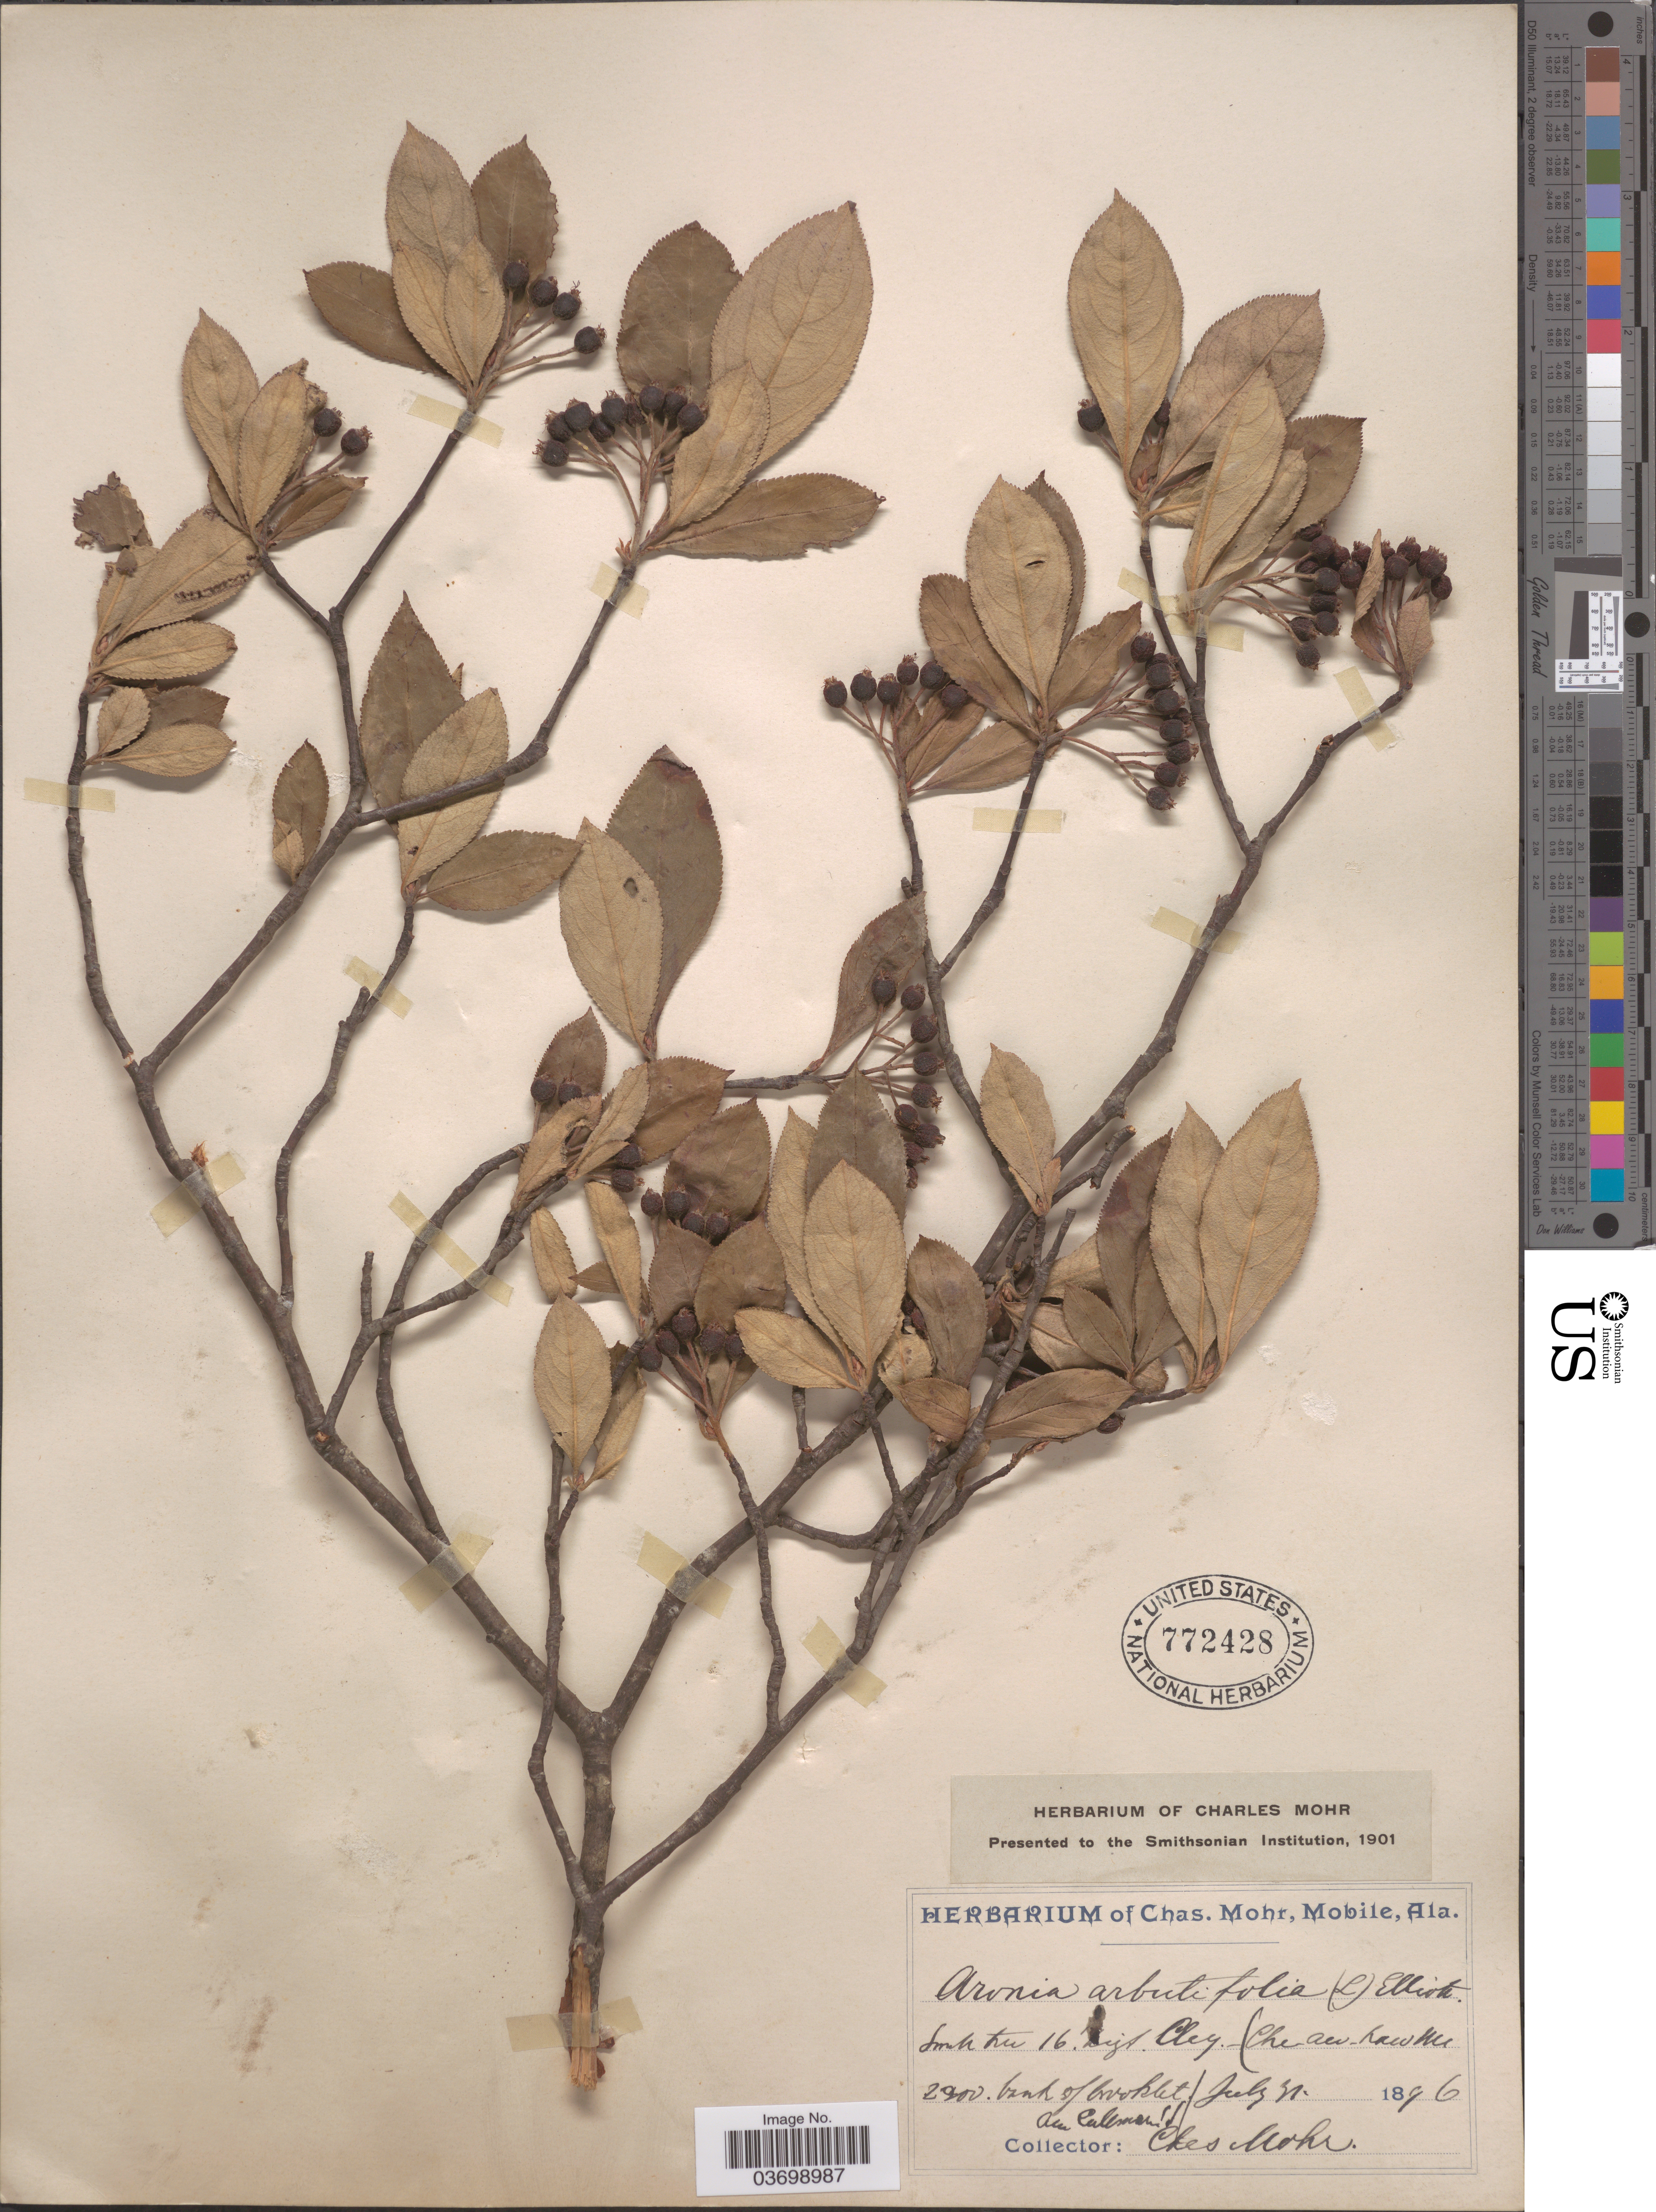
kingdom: Plantae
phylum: Tracheophyta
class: Magnoliopsida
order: Rosales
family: Rosaceae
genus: Aronia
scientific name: Aronia arbutifolia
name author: (L.) Pers.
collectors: Mohr, C. T. (herbarium)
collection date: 1896-07-31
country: United States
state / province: Alabama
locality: Bank of Crooklet.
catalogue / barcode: US 772428